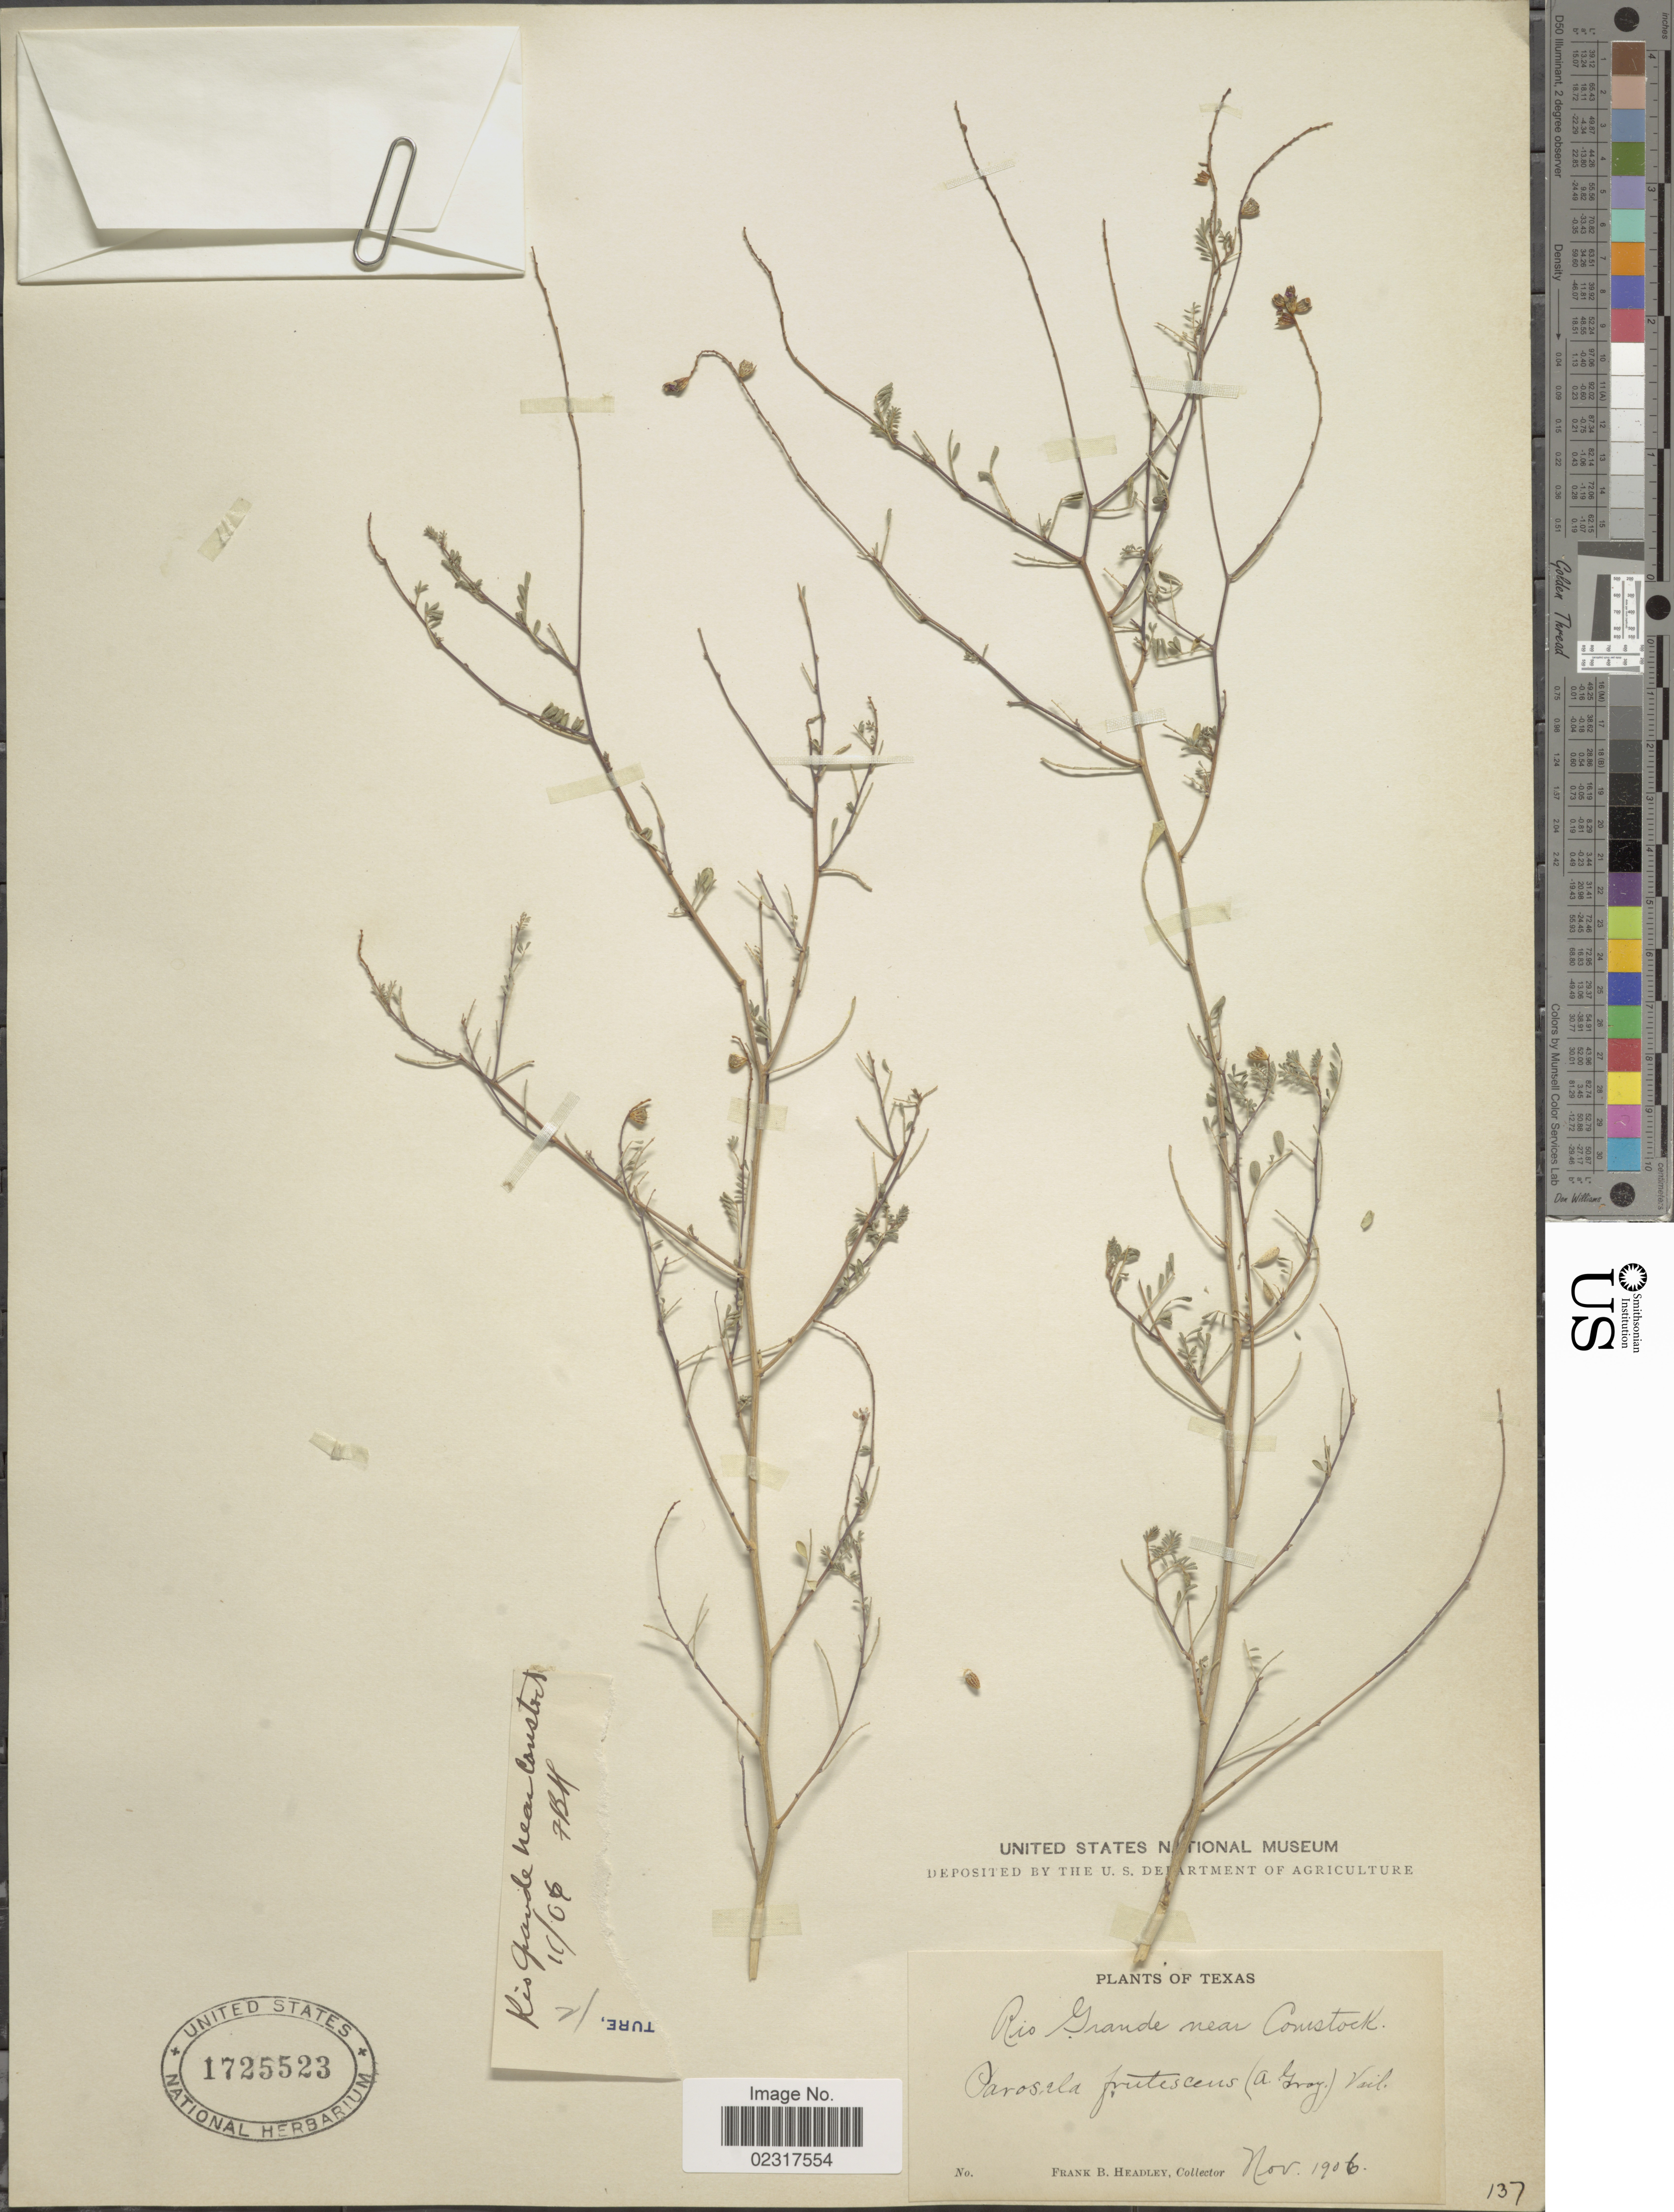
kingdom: Plantae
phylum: Tracheophyta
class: Magnoliopsida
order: Fabales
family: Fabaceae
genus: Dalea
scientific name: Dalea frutescens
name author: A. Gray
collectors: F. B. Headley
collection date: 1906-11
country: United States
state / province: Texas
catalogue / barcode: US 1725523